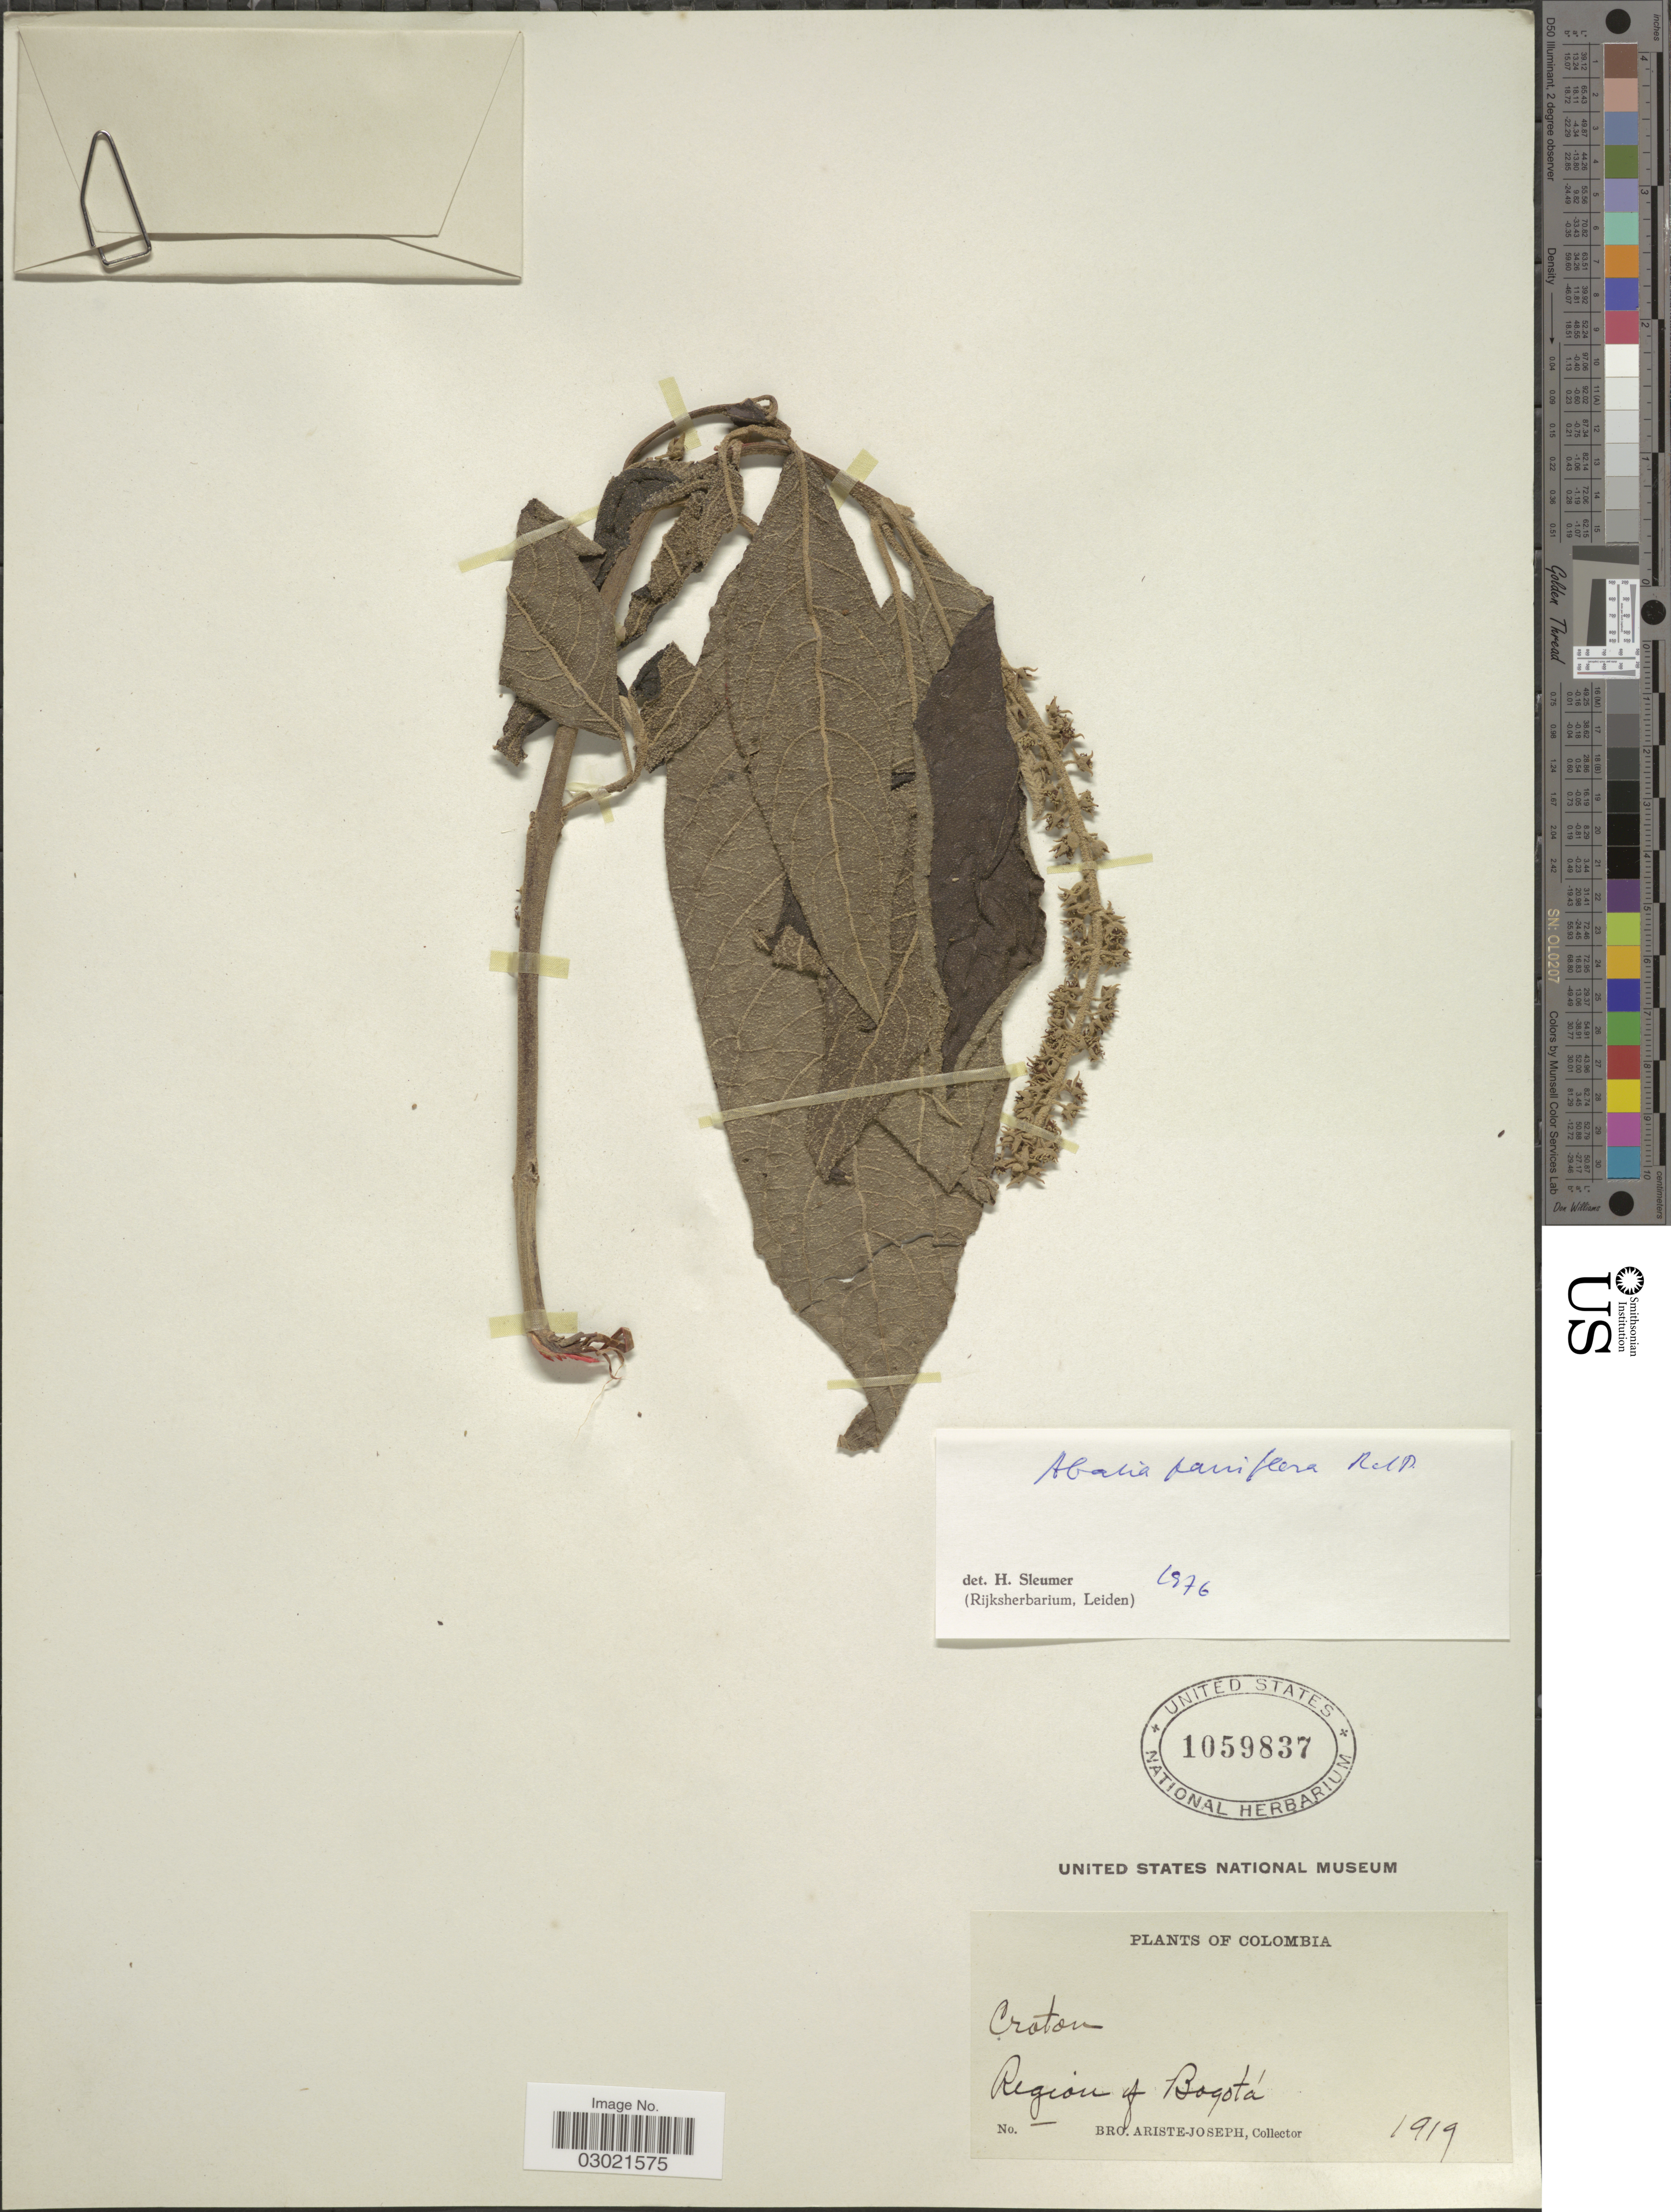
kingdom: Plantae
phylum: Tracheophyta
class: Magnoliopsida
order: Malpighiales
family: Salicaceae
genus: Abatia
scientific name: Abatia parviflora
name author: Ruiz & Pav.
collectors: Bro. Ariste-Joseph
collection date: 1919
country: Colombia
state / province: Bogota D.C.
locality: Region of Bogotá.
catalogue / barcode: US 1059837